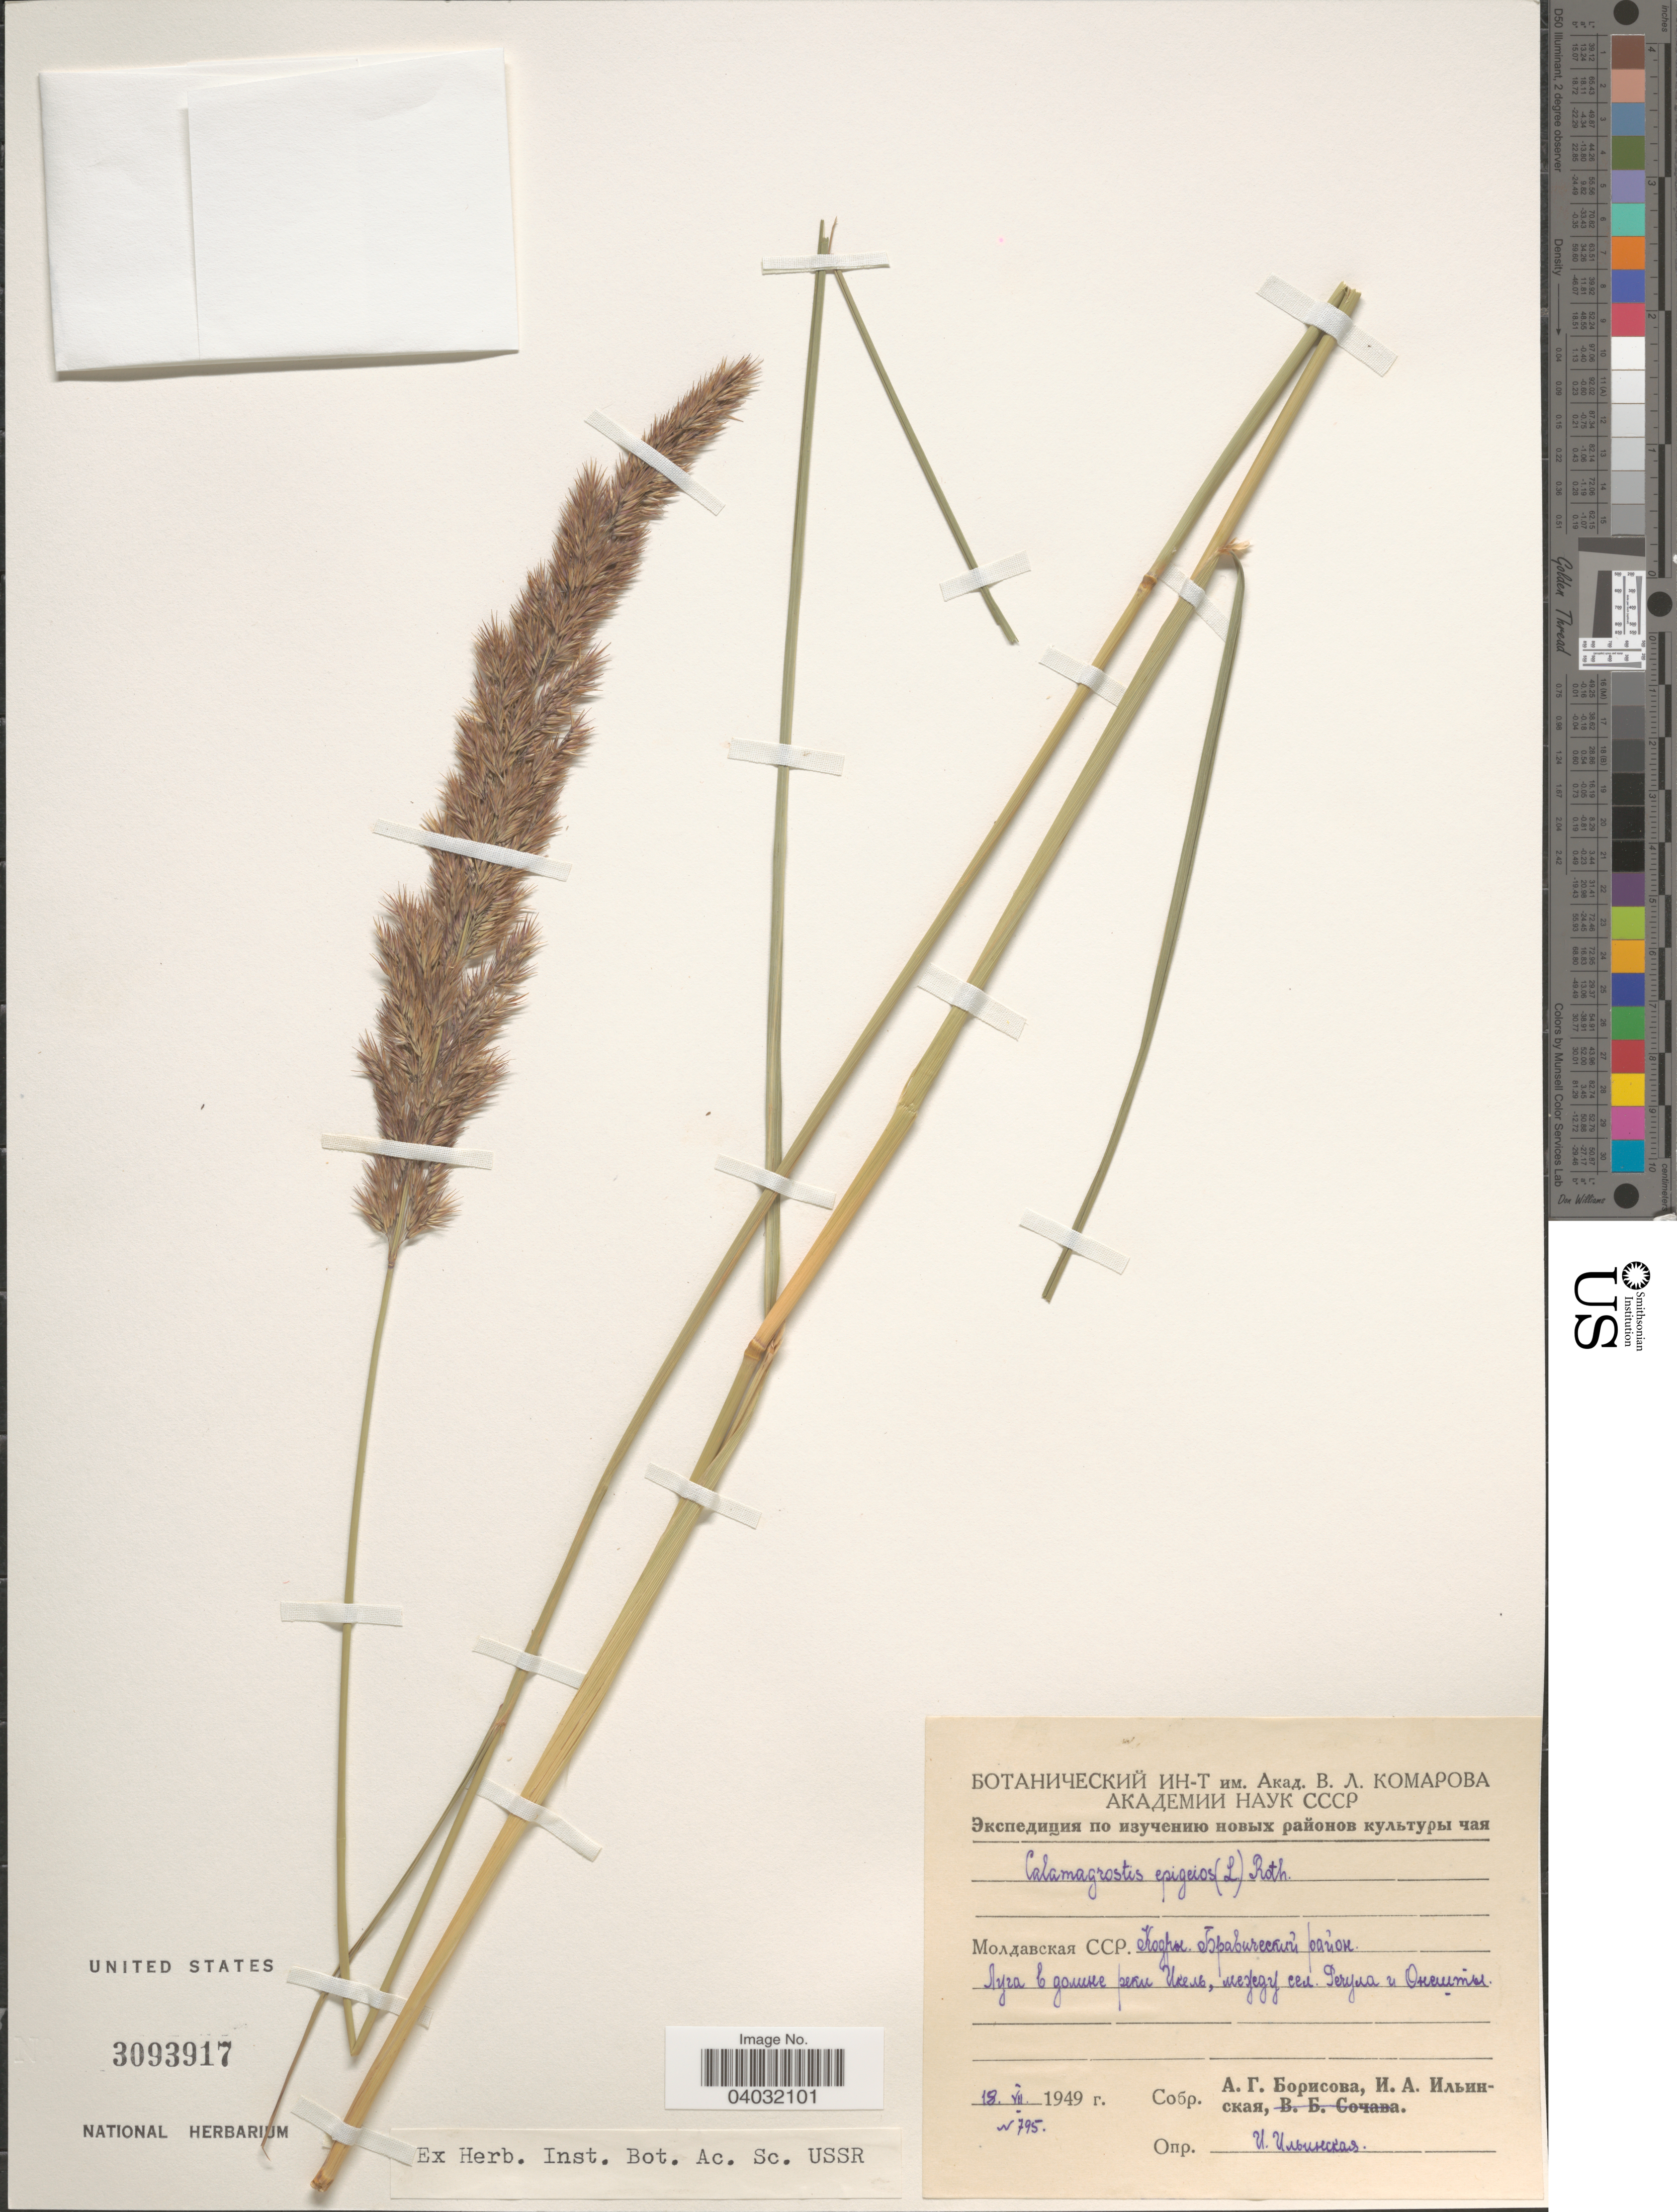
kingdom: Plantae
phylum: Tracheophyta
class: Liliopsida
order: Poales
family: Poaceae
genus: Calamagrostis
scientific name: Calamagrostis epigeios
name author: (L.) Roth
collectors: A. Borisova & I. Ilinskaya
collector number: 795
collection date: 1949-07-18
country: Moldova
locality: Valley of River Ichel between villages Rechula and Oneshti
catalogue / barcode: US 3093917